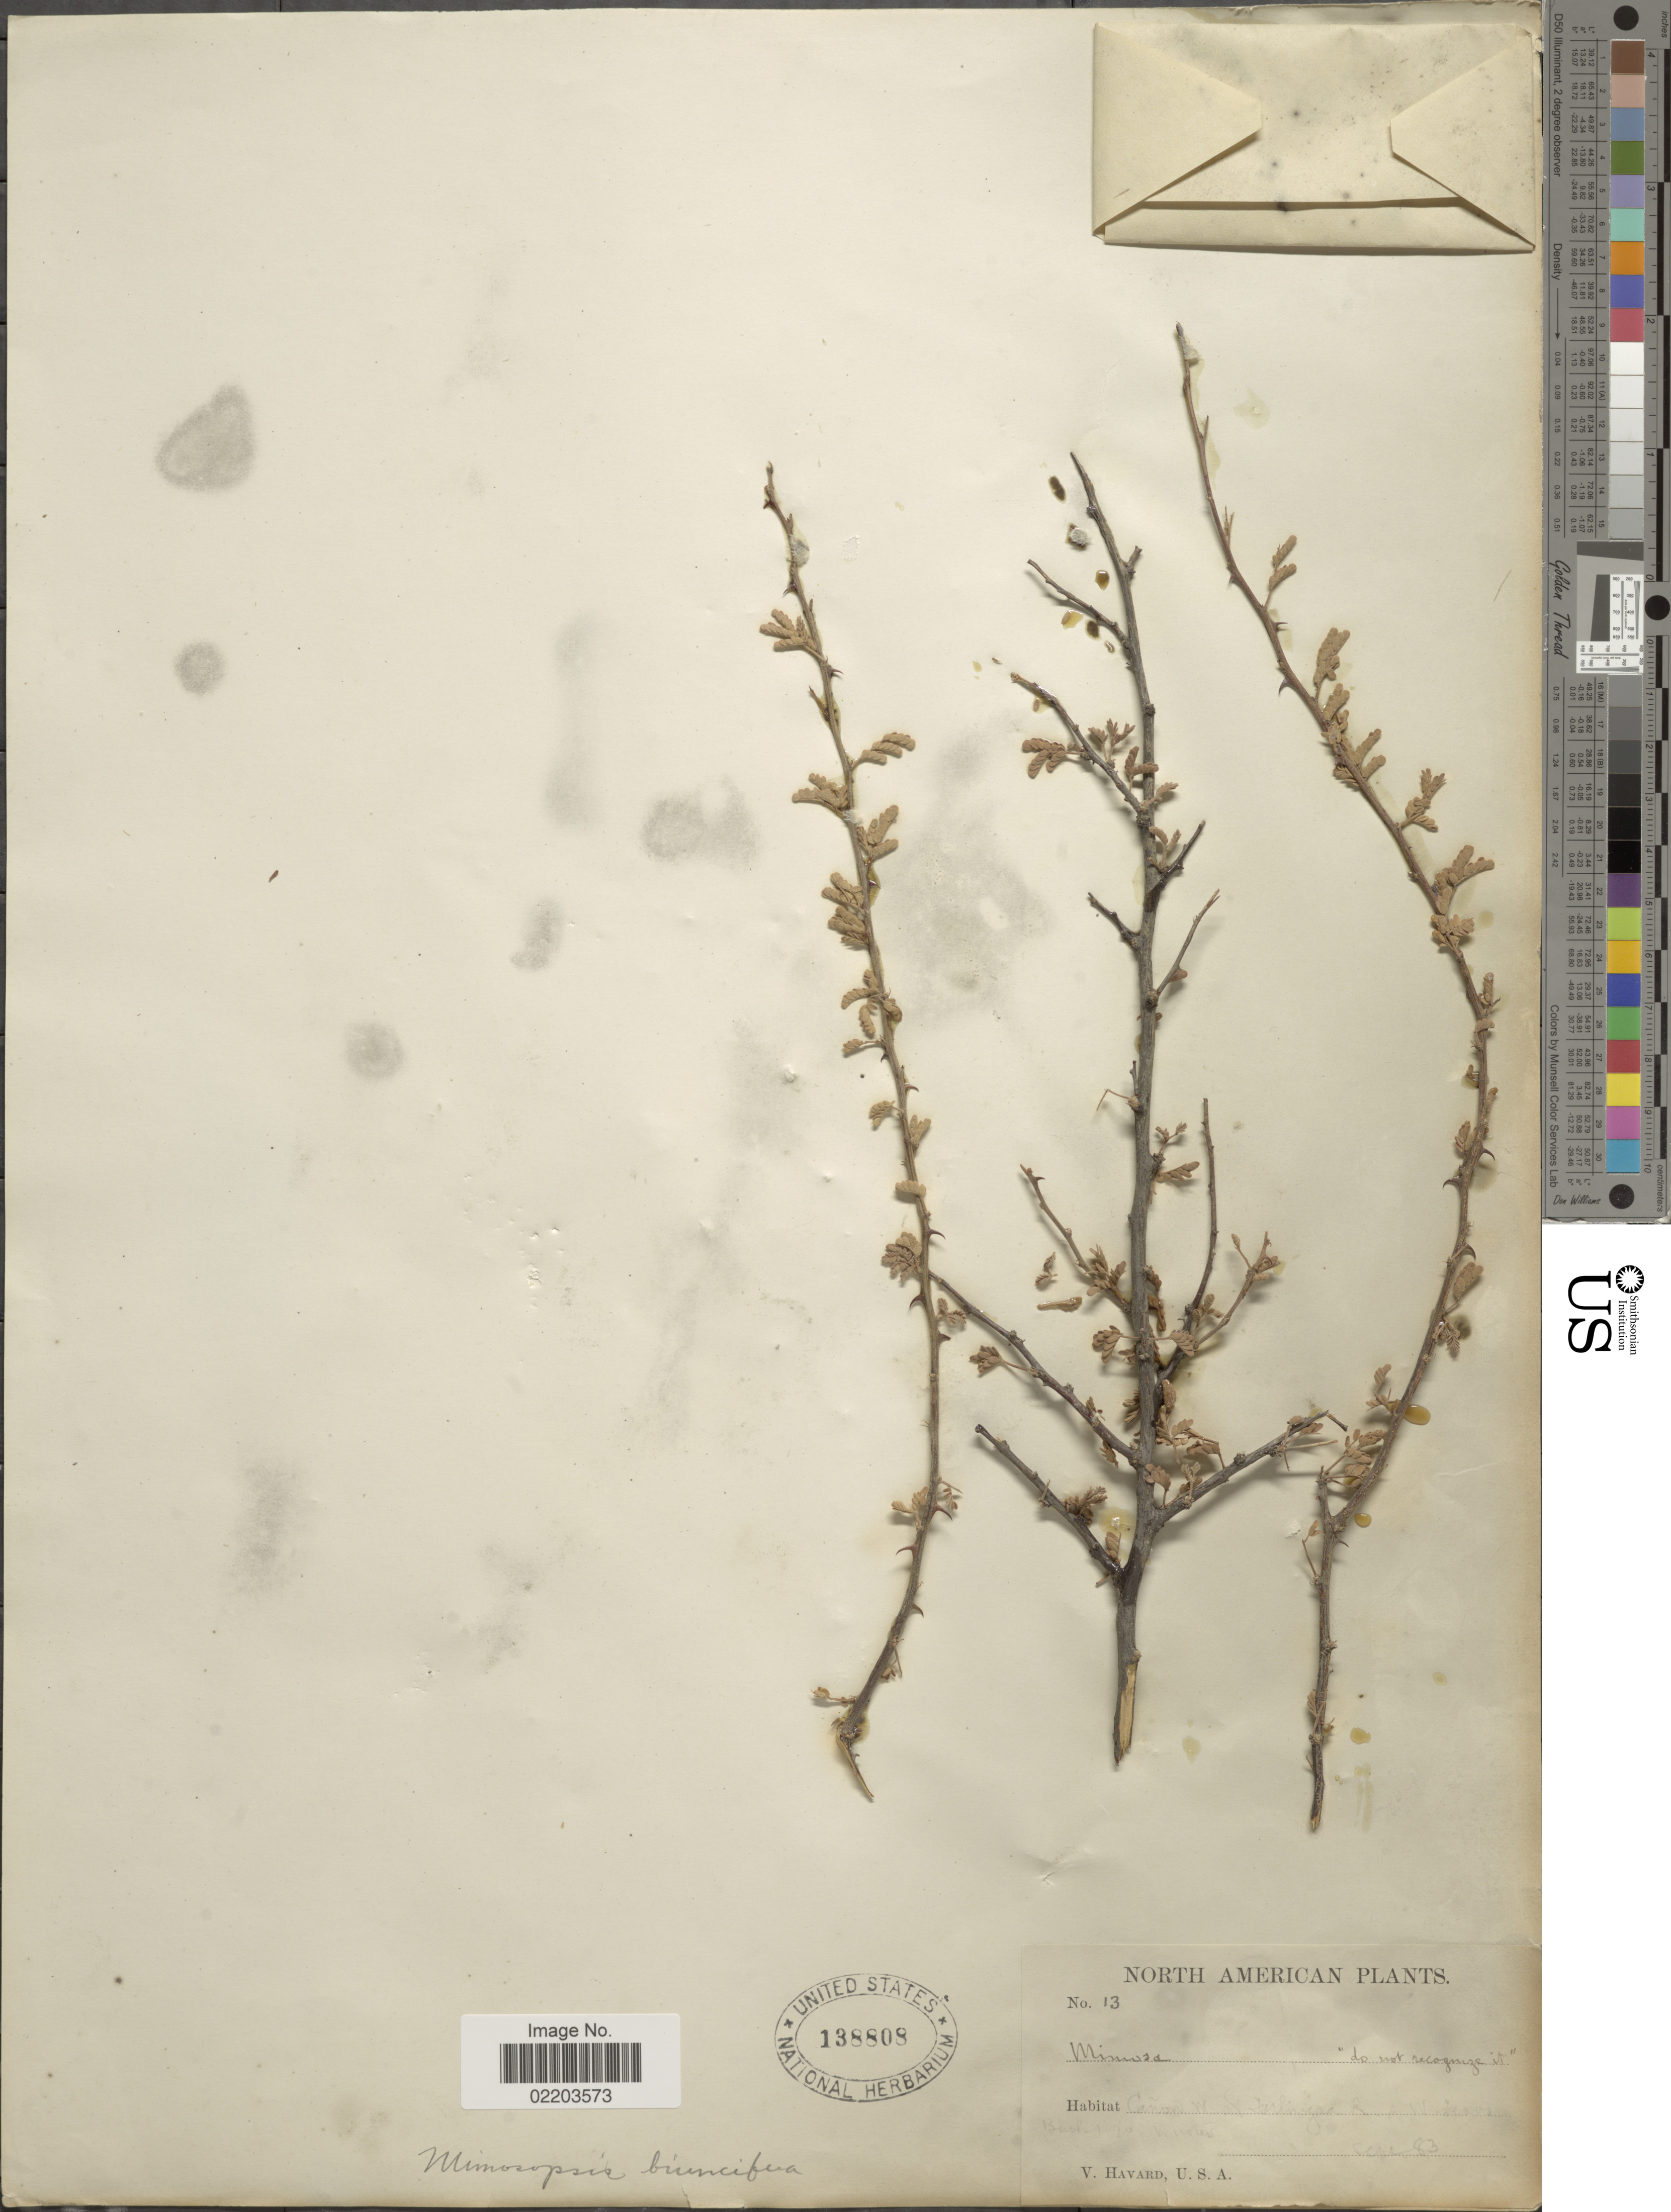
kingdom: Plantae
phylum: Tracheophyta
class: Magnoliopsida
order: Fabales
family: Fabaceae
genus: Mimosa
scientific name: Mimosa biuncifera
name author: Benth.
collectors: V. Havard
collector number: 13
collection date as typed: Transcribed d/m/y: /9/83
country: United States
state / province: Texas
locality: Cañon W of Terlingua R, W Texas.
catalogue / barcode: US 138808